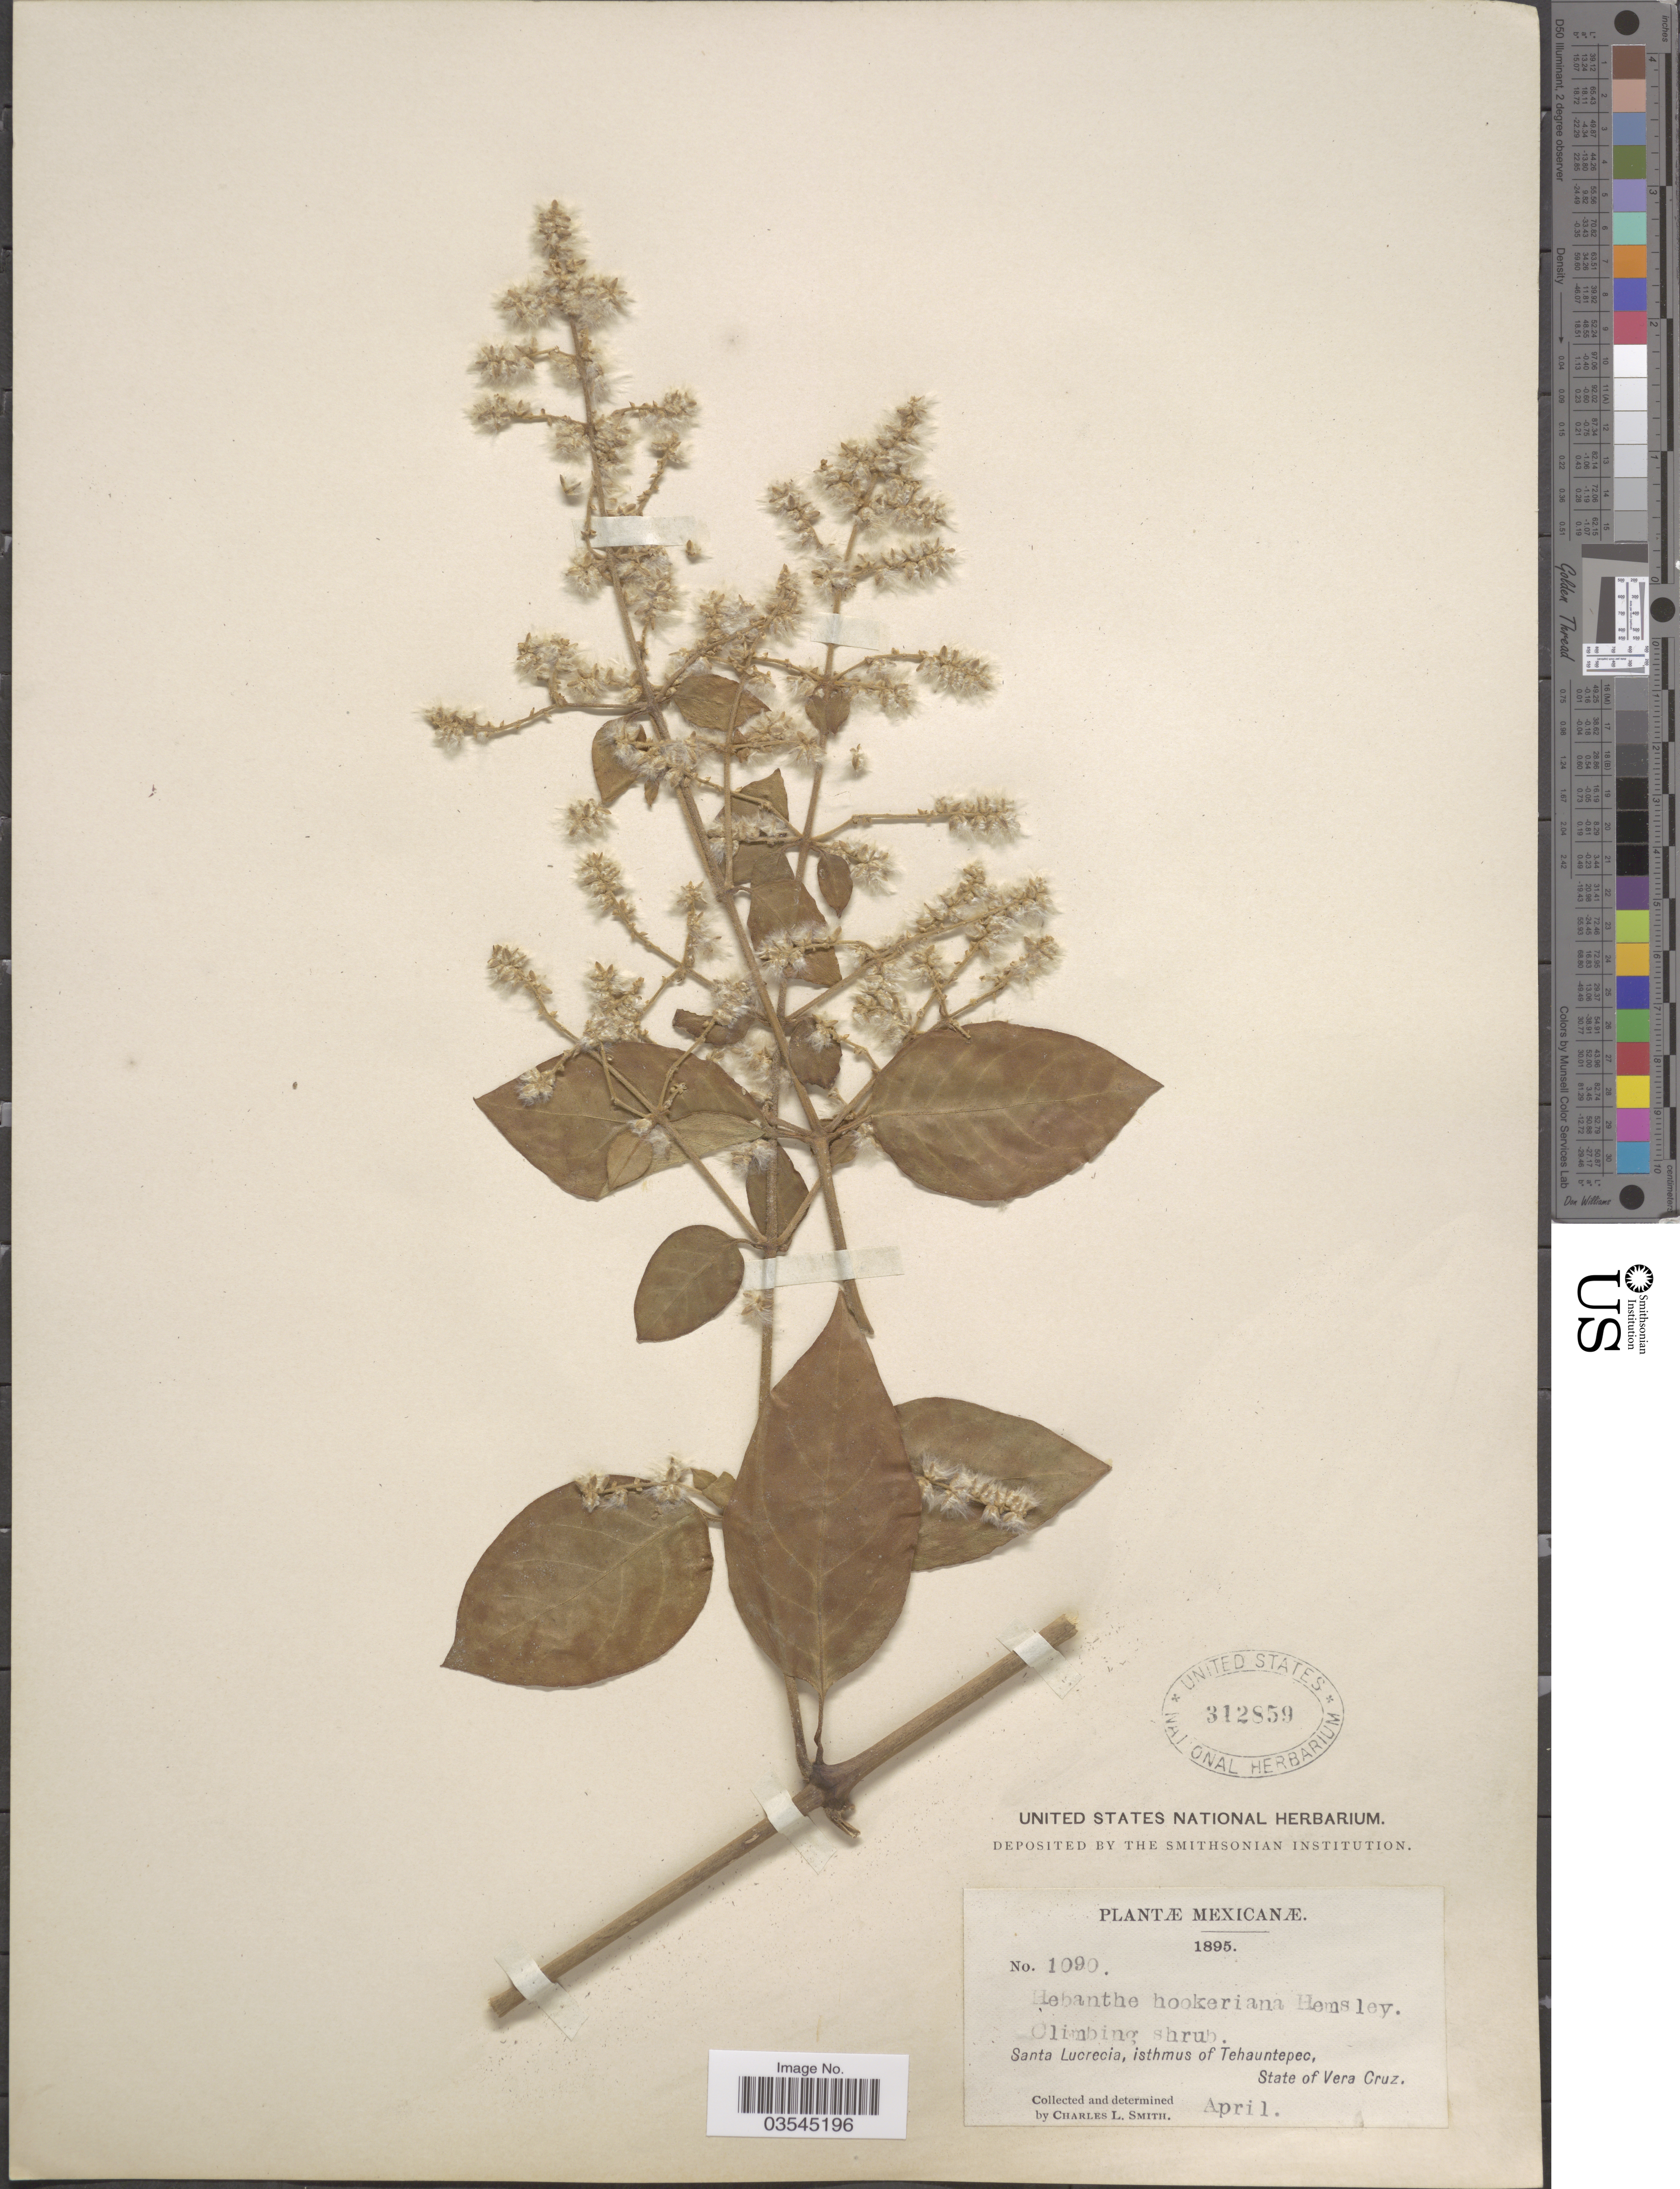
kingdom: Plantae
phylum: Tracheophyta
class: Magnoliopsida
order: Caryophyllales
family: Amaranthaceae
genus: Pfaffia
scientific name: Pfaffia hookeriana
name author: (Hemsl.) Greenm.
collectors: C. L. Smith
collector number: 1090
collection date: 1895-04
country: Mexico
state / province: Veracruz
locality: Santa Lucrecia, isthmus of Tehuantepec. State of Vera Cruz.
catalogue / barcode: US 312859